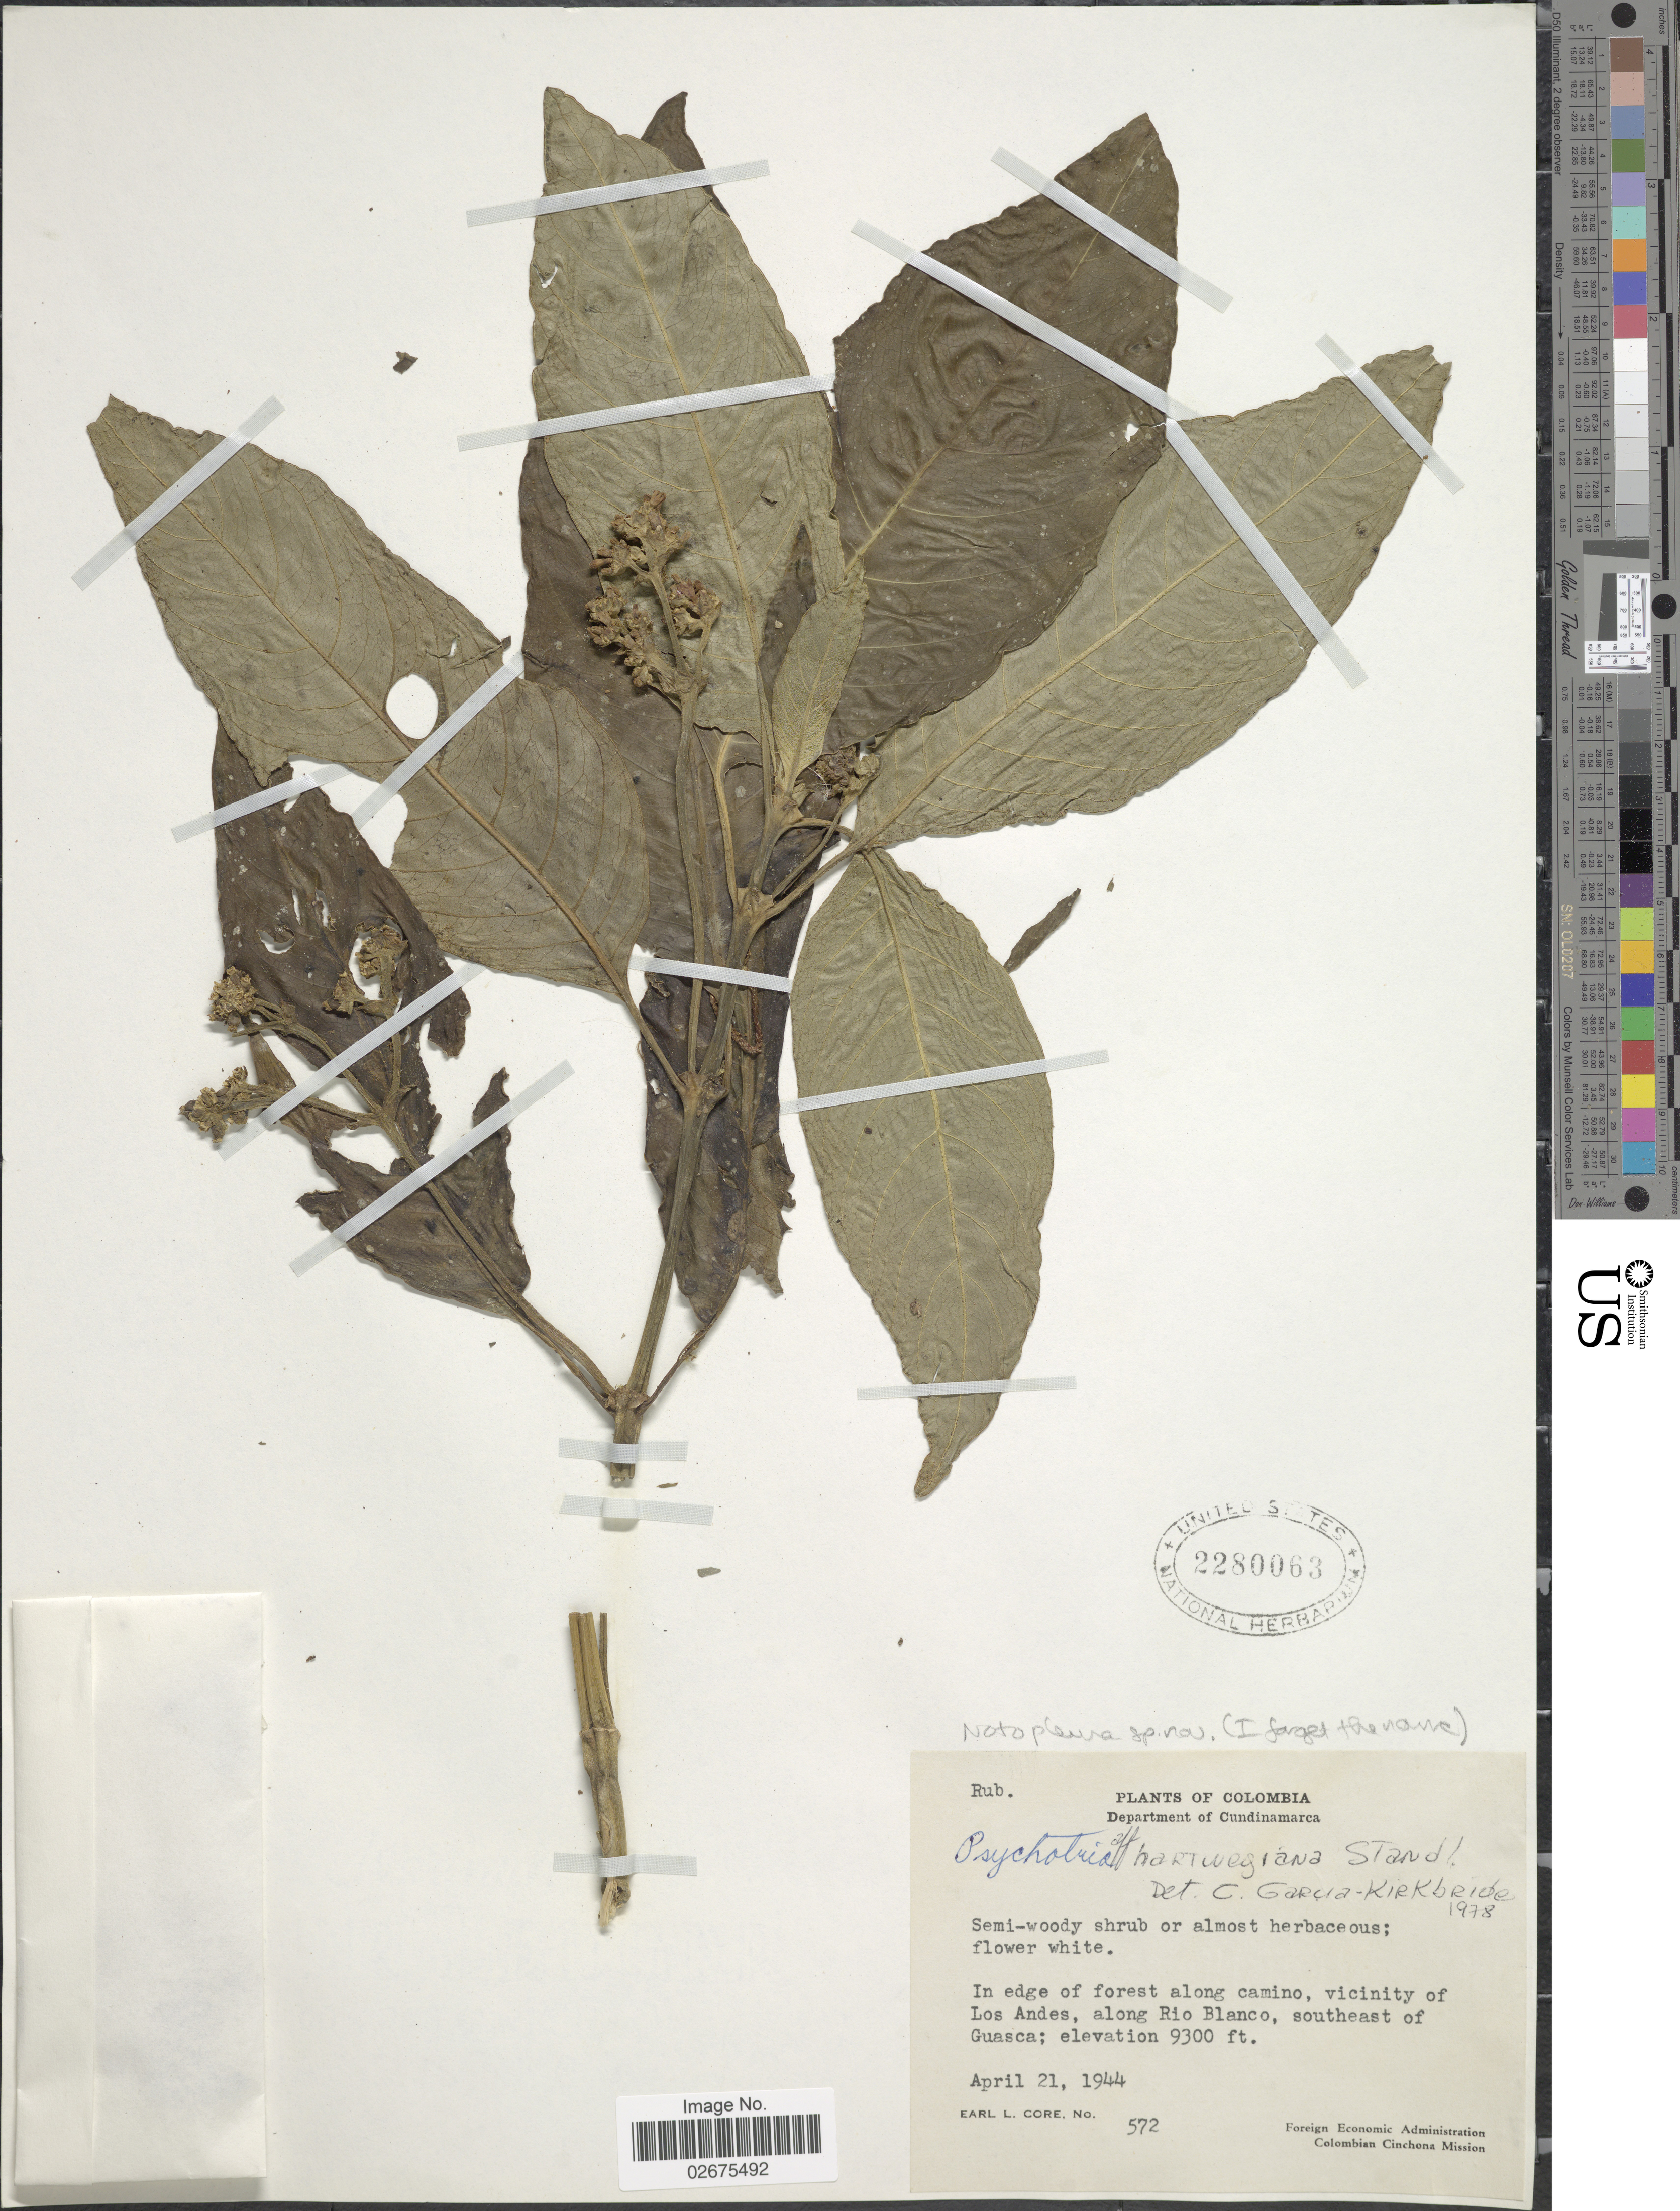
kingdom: Plantae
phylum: Tracheophyta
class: Magnoliopsida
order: Gentianales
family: Rubiaceae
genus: Notopleura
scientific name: Notopleura sp.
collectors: E. L. Core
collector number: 572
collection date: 1944-04-21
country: Colombia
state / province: Cundinamarca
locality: Forest along camino, vicinity of Los Andes, along Rio Blanco, southeast of Guasca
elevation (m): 2835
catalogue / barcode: US 2280063